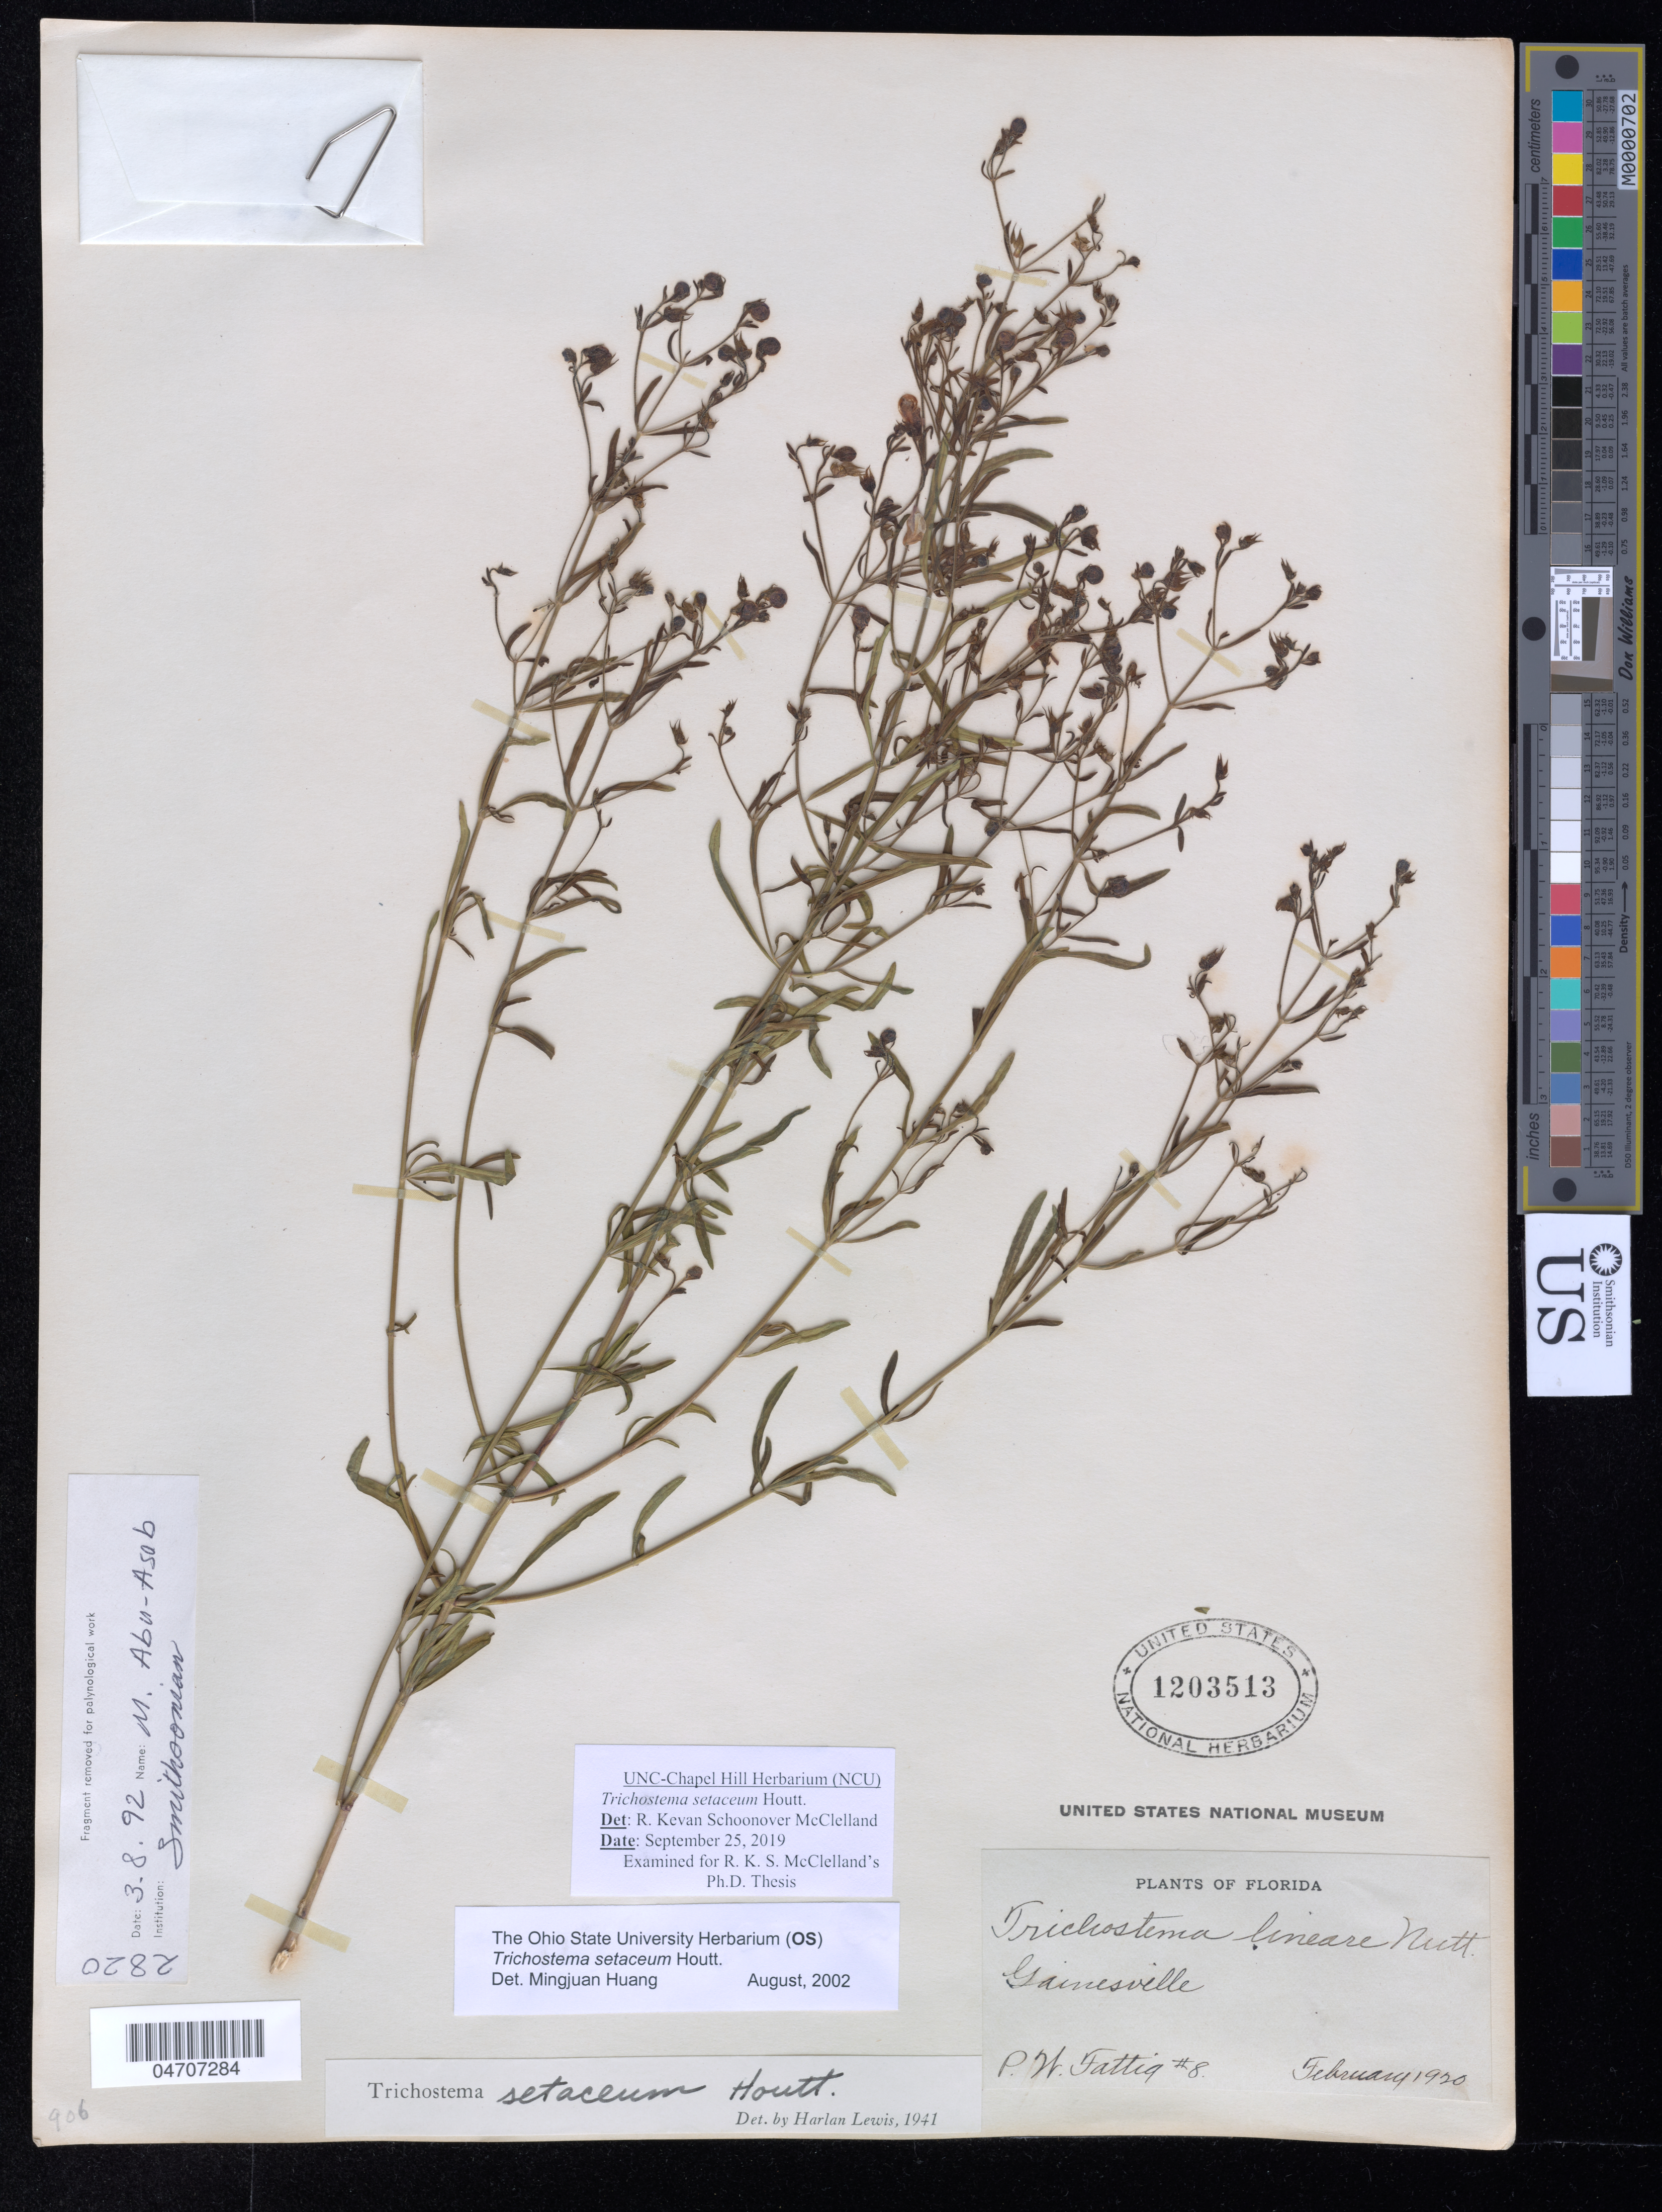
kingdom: Plantae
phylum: Tracheophyta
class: Magnoliopsida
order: Lamiales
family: Lamiaceae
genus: Trichostema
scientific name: Trichostema setaceum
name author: Houtt.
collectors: P. Fattig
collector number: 8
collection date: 1920-02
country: United States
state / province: Florida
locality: Gainesville.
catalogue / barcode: US 1203513